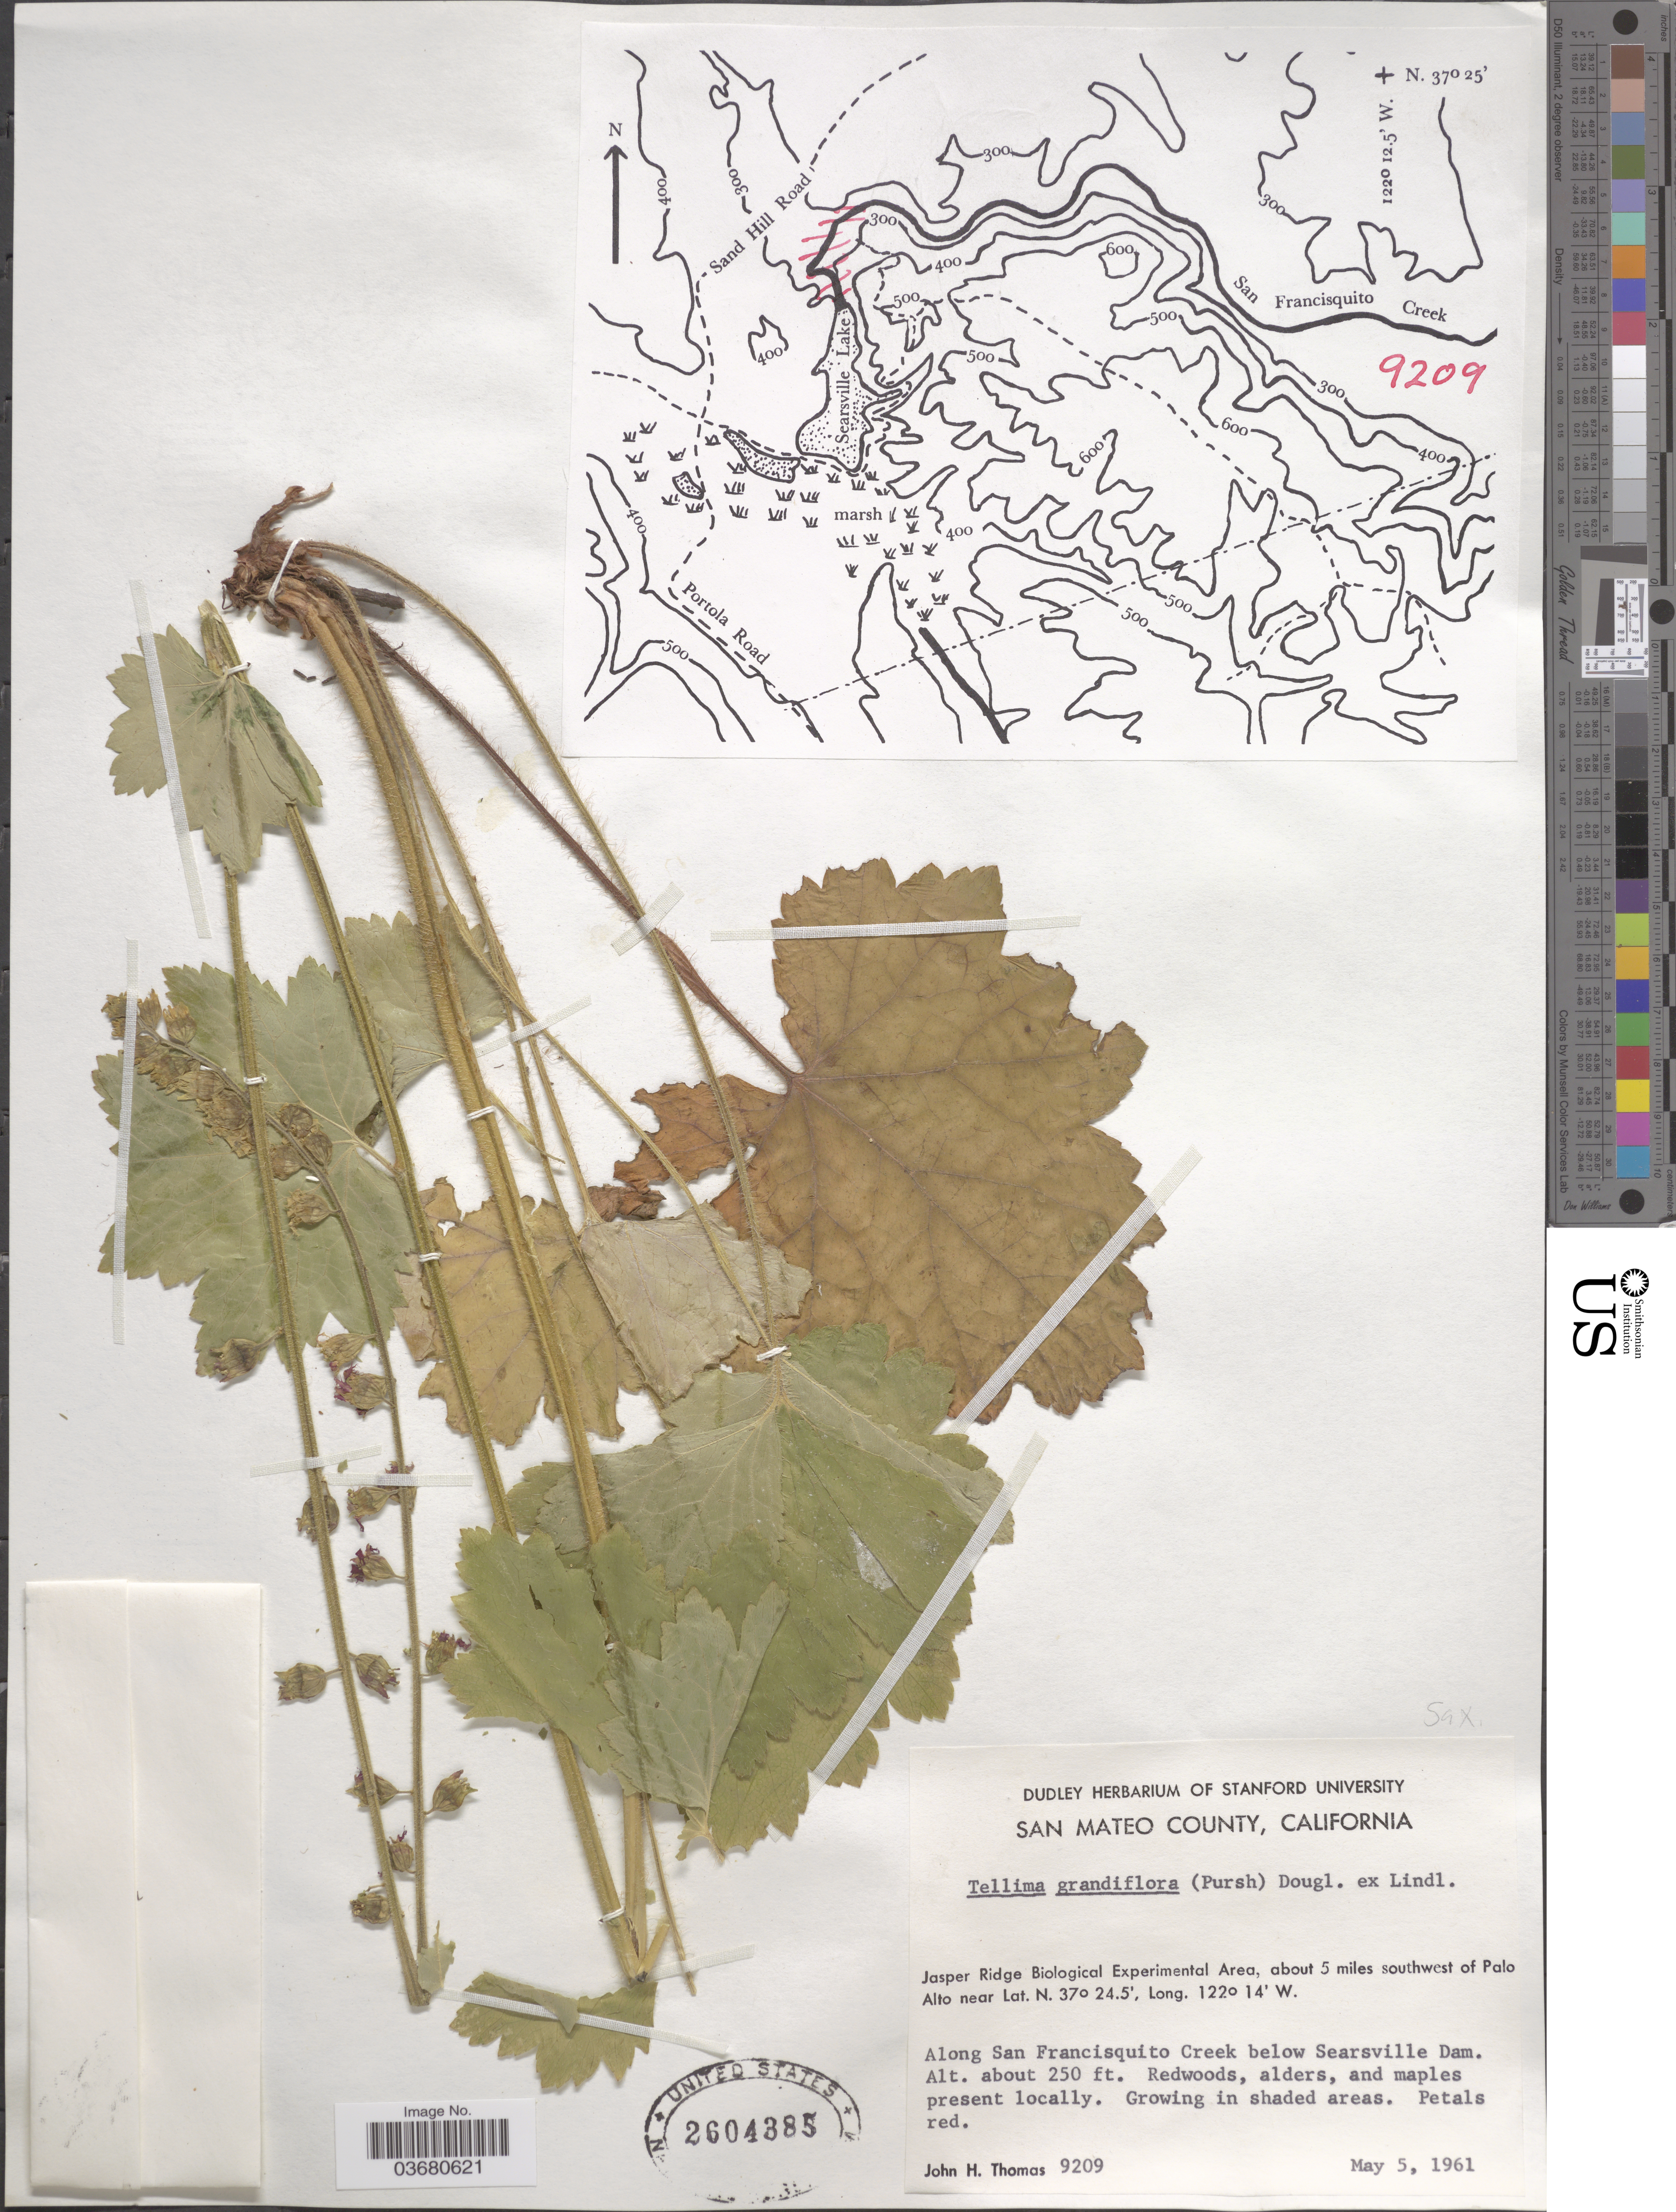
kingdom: Plantae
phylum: Tracheophyta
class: Magnoliopsida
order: Saxifragales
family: Saxifragaceae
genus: Tellima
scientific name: Tellima grandiflora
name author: (Pursh) Douglas ex Lindl.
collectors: J. H. Thomas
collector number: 9209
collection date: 1961-05-05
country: United States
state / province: California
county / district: San Mateo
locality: San Mateo County. Jasper Ridge Biological Experimental Area, about 5 miles southwest of Palo Alto. Along San Francisquito Creek below Searsville Dam.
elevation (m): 76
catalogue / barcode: US 2604385